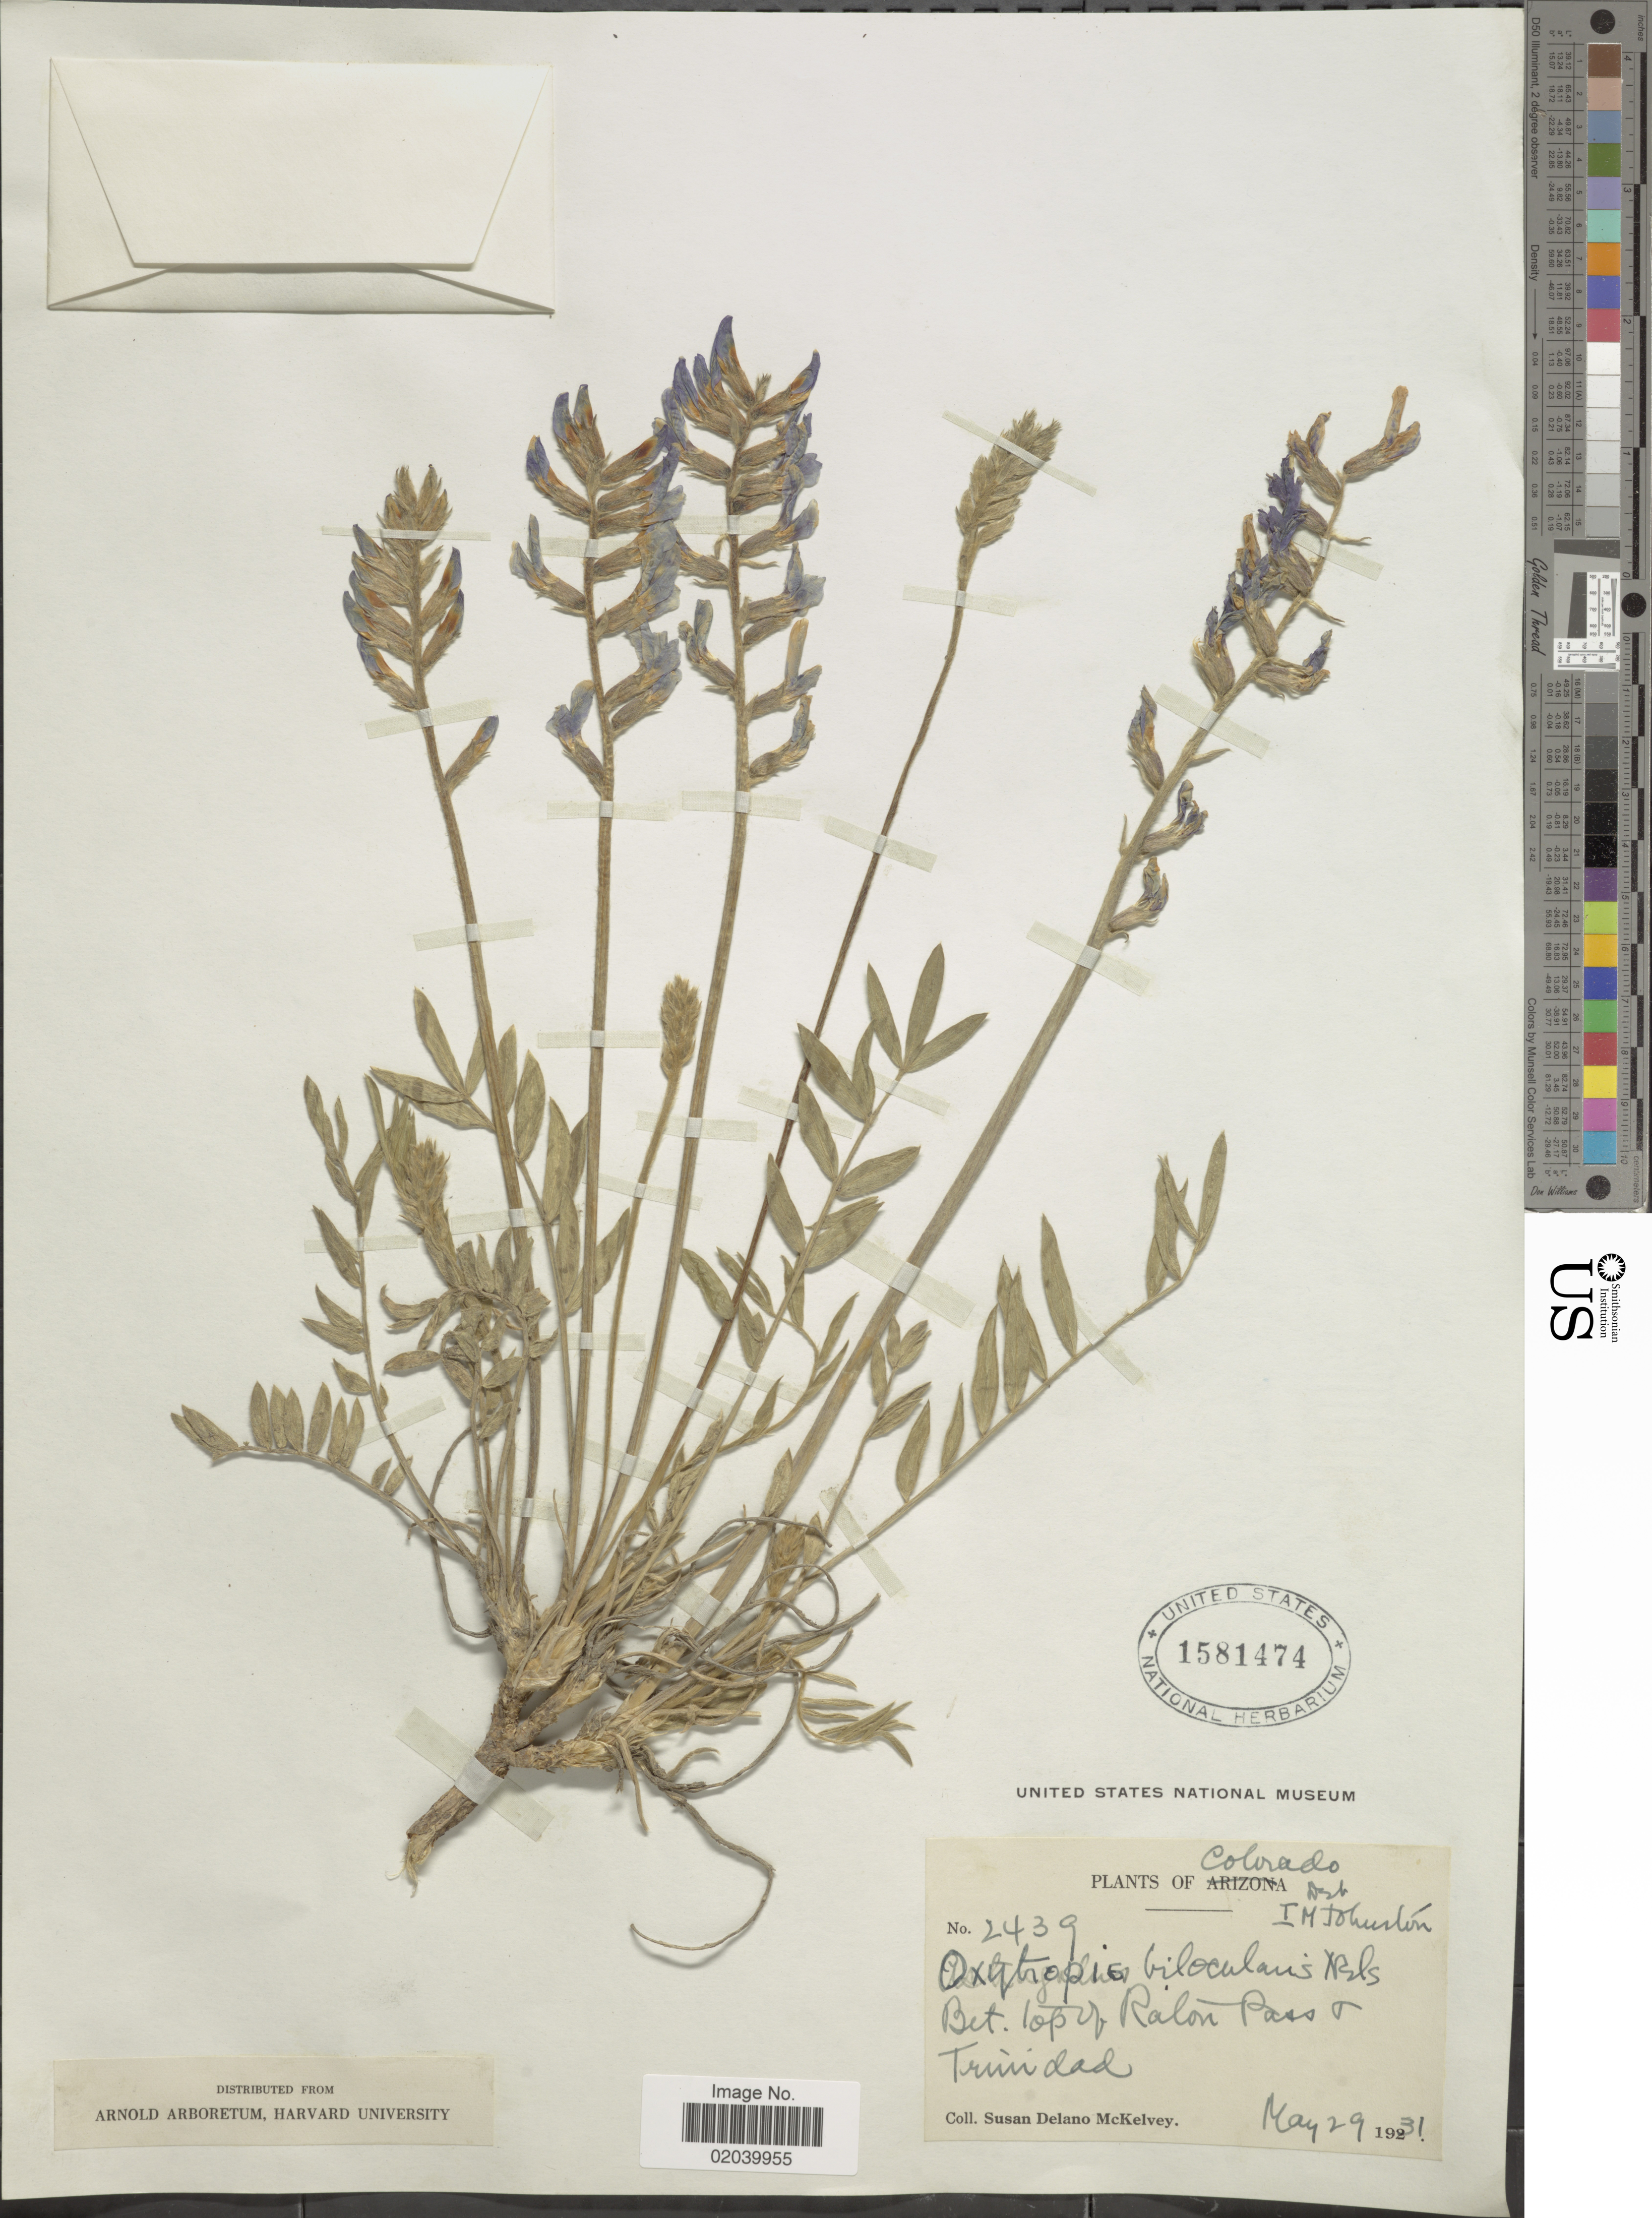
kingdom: Plantae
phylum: Tracheophyta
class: Magnoliopsida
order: Fabales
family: Fabaceae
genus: Oxytropis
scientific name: Oxytropis lambertii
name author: Pursh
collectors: S. A. McKelvey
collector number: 2439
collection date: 1931-05-29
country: United States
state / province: Colorado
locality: Bet. top of Raton Pass + (and) Trinidad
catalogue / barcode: US 1581474